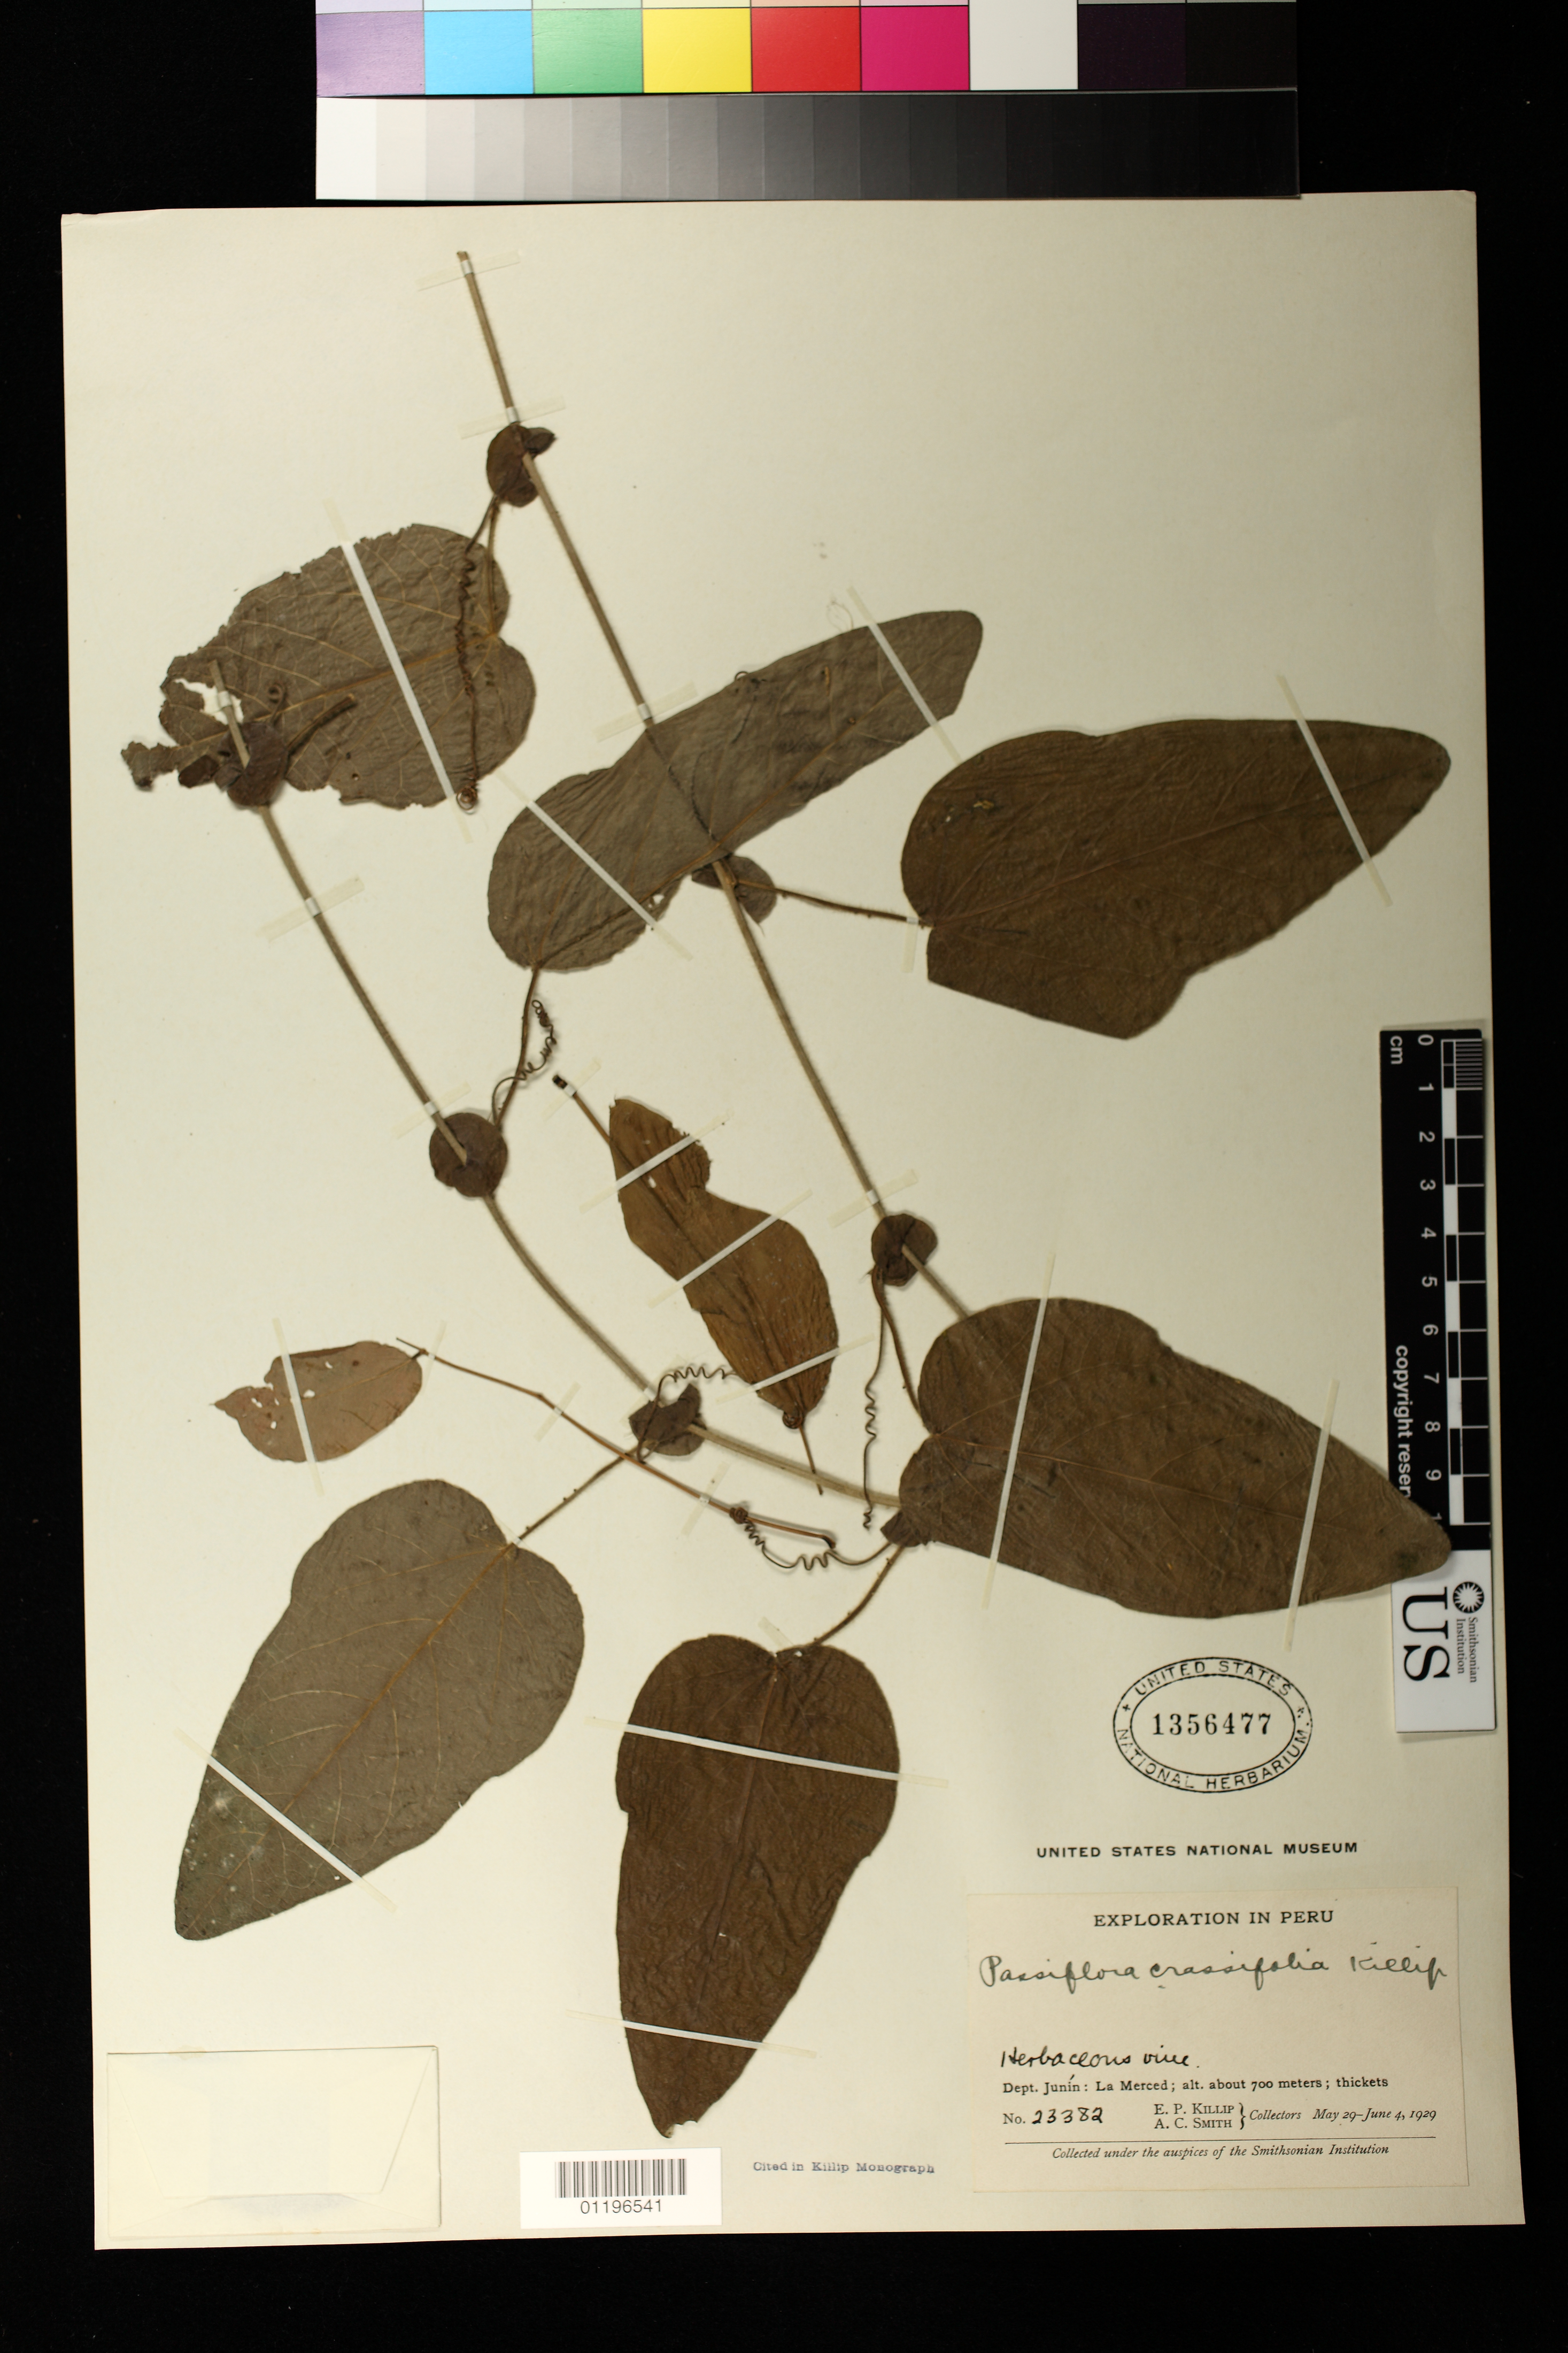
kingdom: Plantae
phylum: Tracheophyta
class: Magnoliopsida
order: Malpighiales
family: Passifloraceae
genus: Passiflora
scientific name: Passiflora crassifolia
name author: Killip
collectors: E. P. Killip & A. C. Smith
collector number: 23382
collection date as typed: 29 May 1929 to 04 Jun 1929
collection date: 1929-05-29/1929-06-04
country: Peru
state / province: Junín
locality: Dept. Junin: La Merced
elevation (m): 700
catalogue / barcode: US 1356477